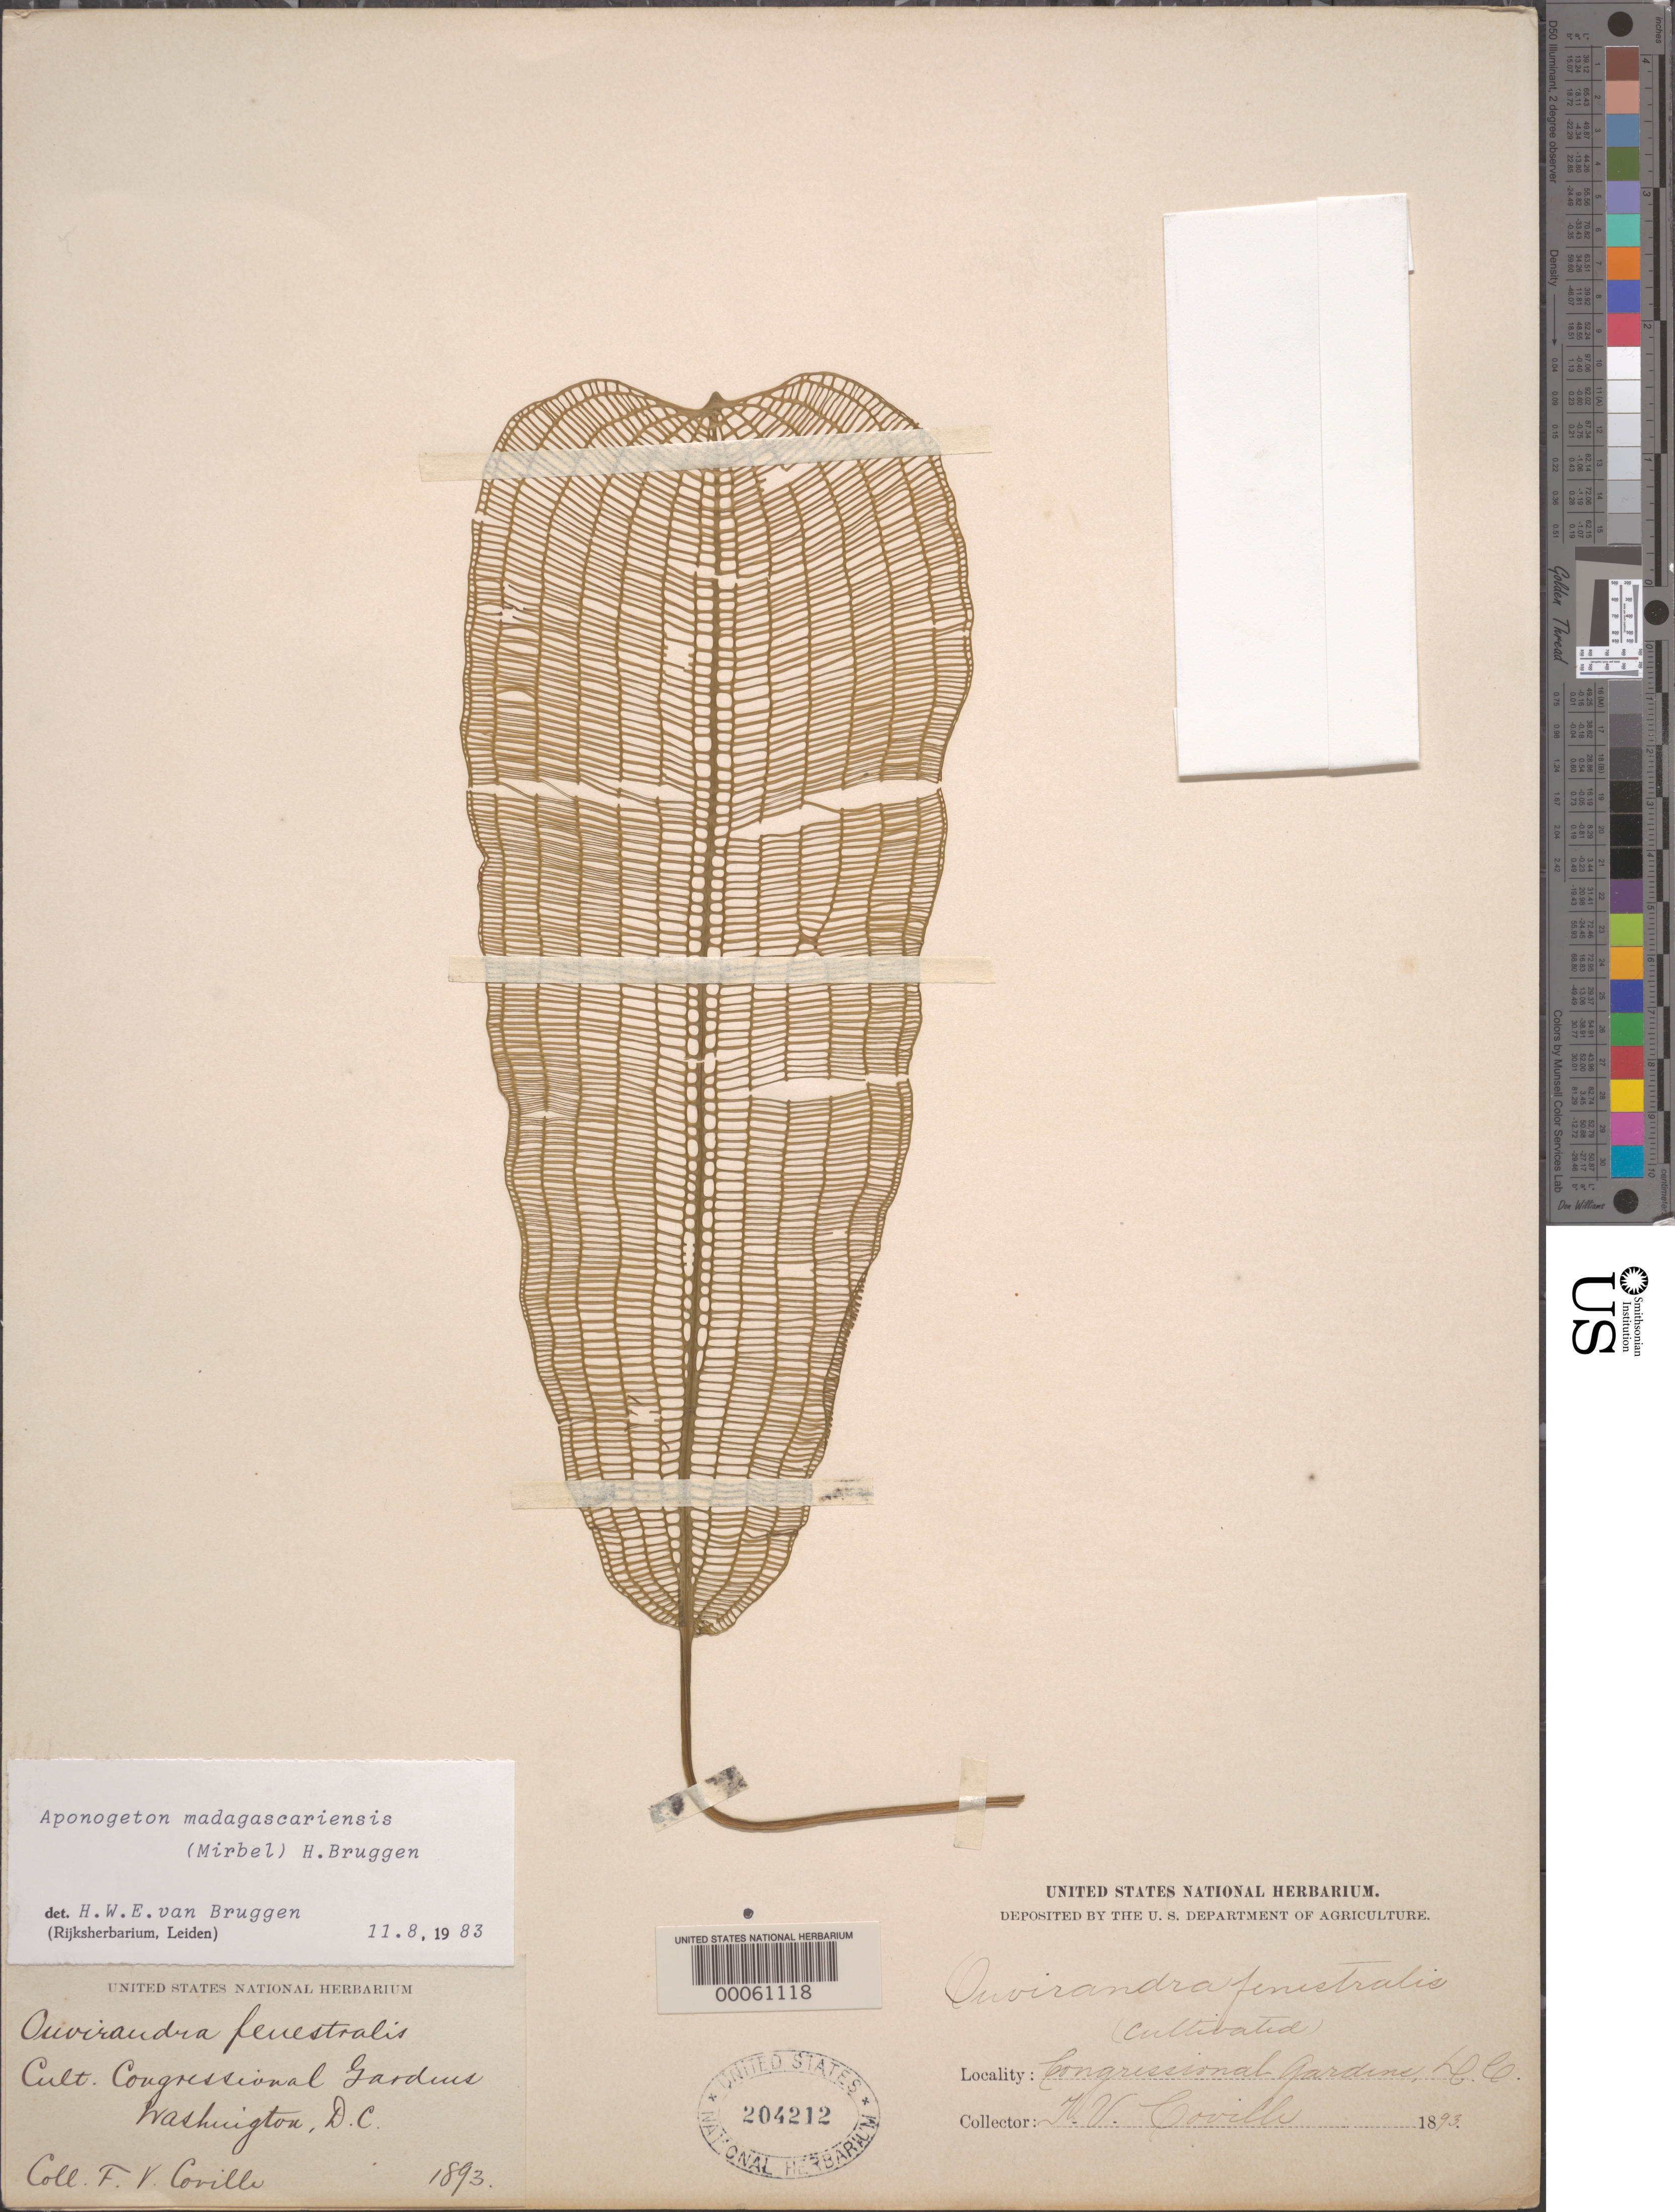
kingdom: Plantae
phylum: Tracheophyta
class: Liliopsida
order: Alismatales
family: Aponogetonaceae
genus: Aponogeton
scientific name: Aponogeton madagascariensis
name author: (Mirb.) H. Bruggen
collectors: F. V. Coville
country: United States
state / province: Florida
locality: Southern Florida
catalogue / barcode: US 204212